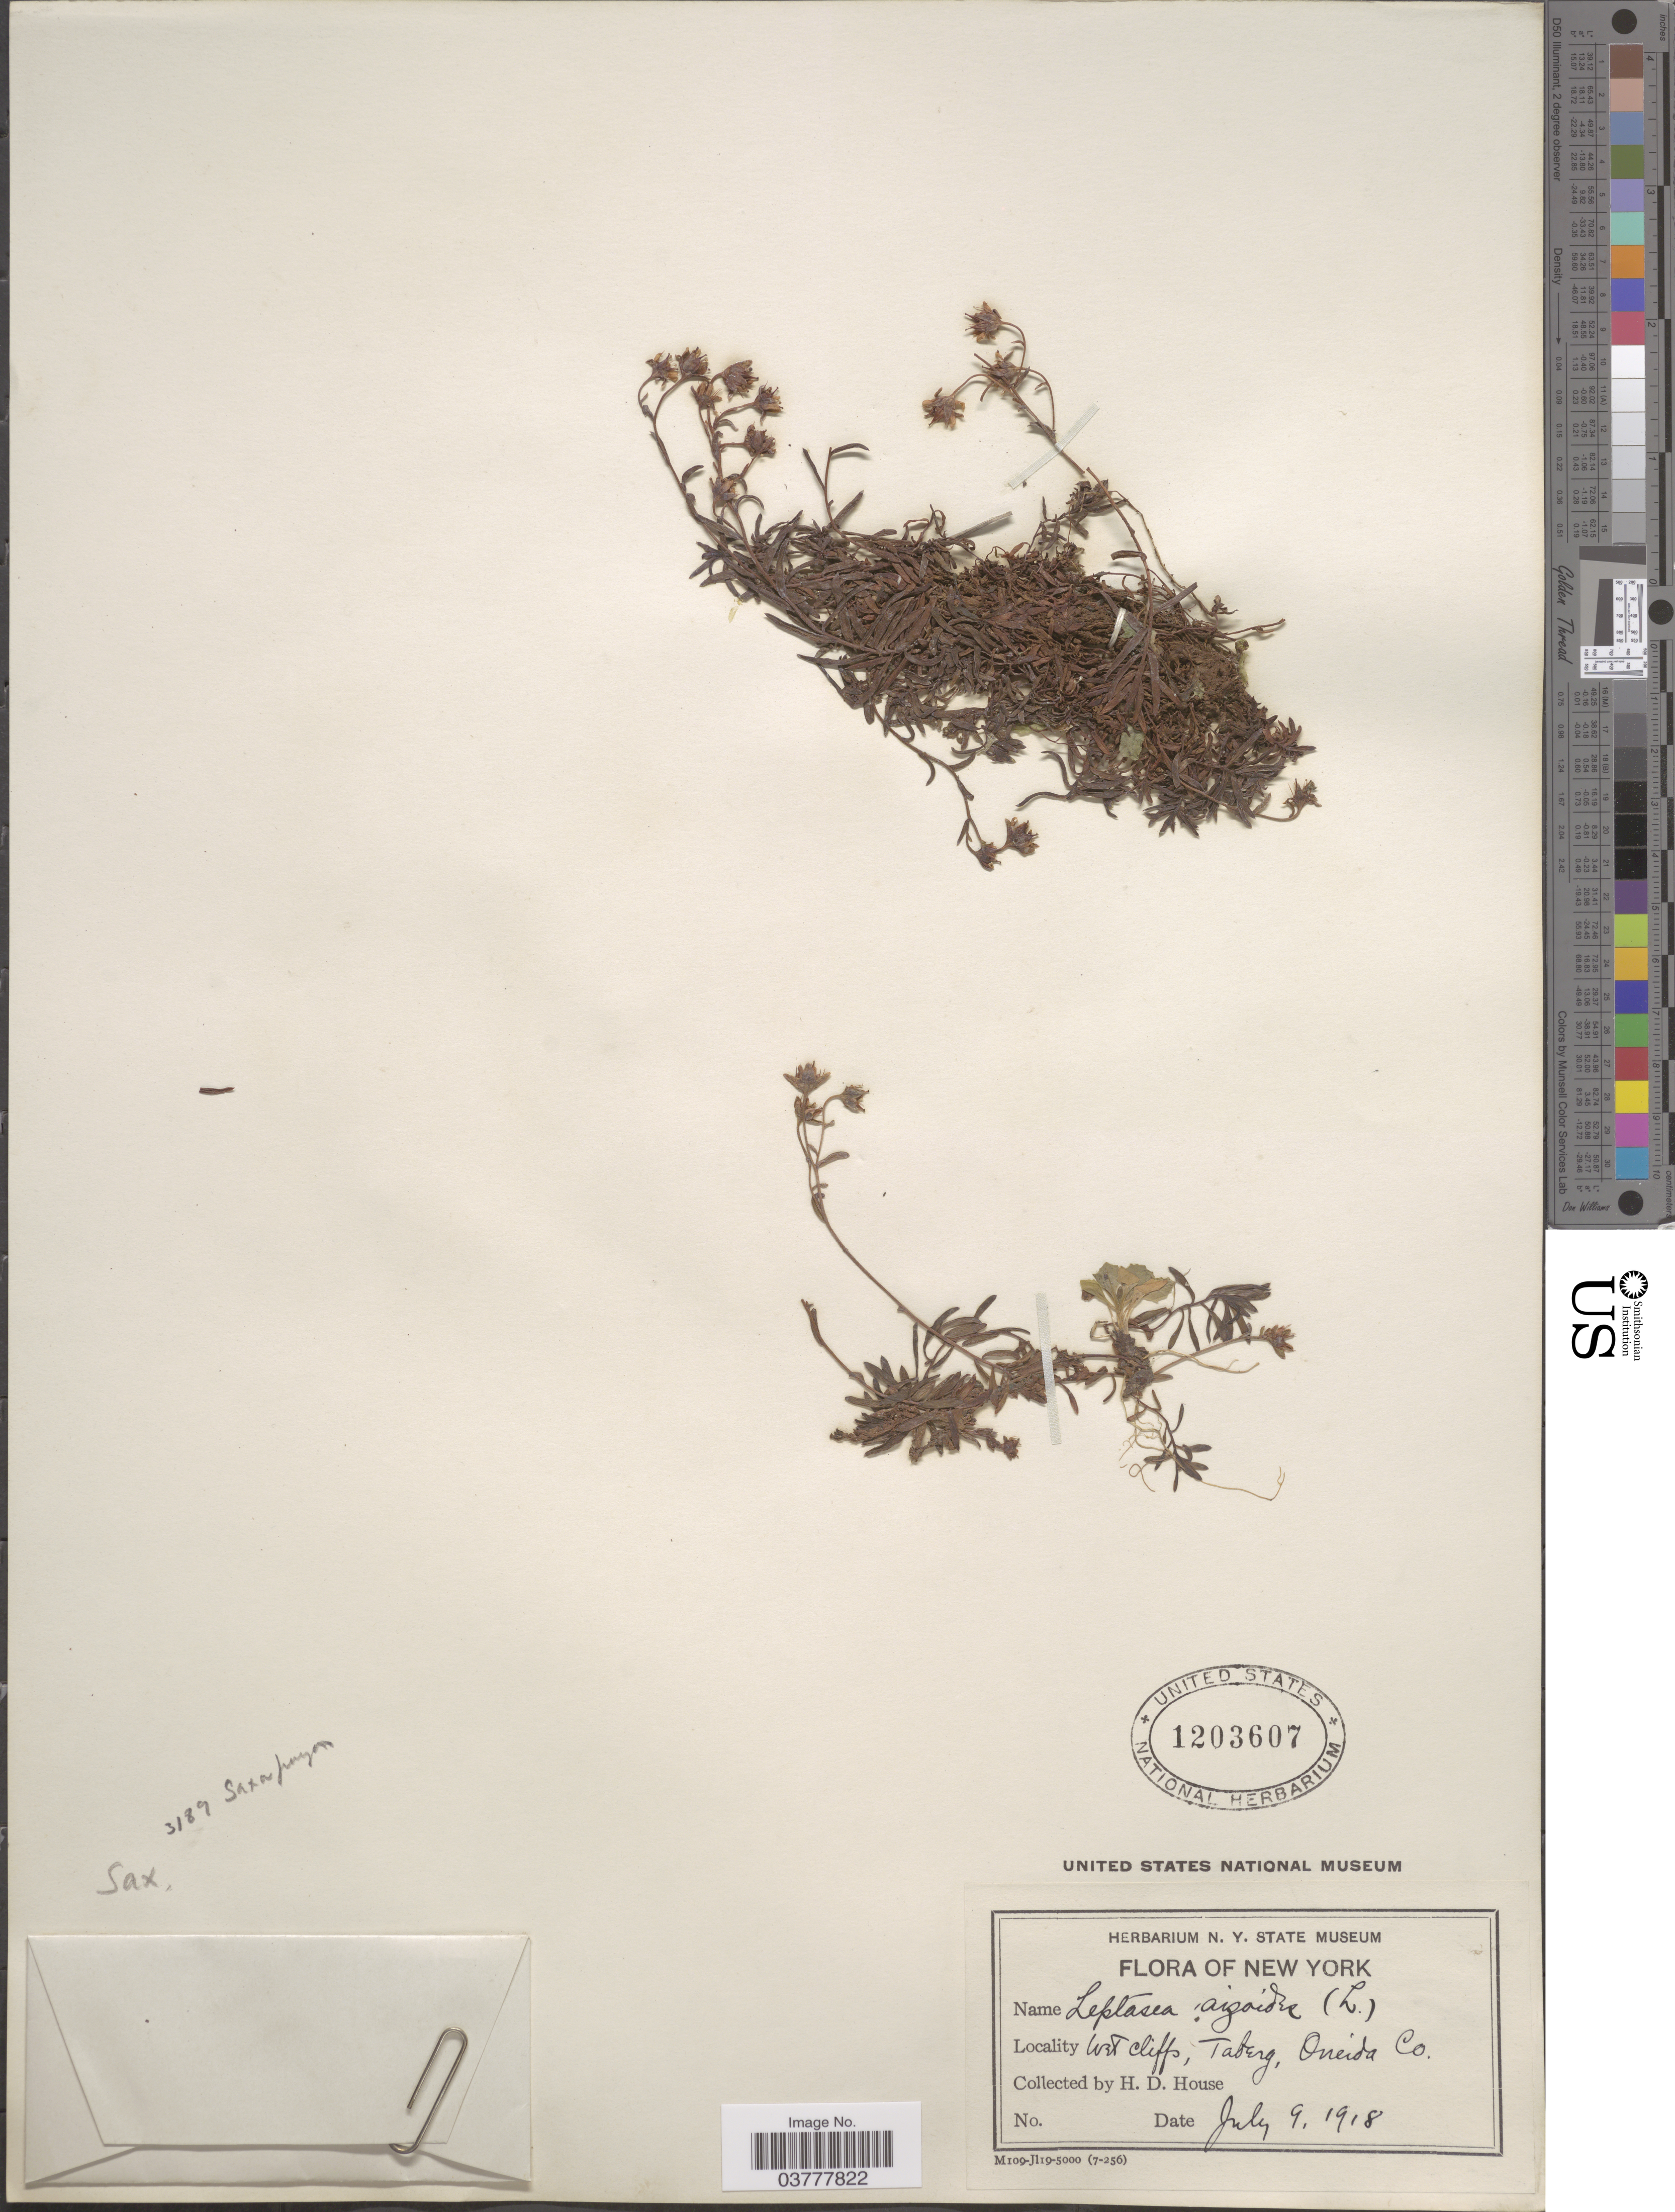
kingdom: Plantae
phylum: Tracheophyta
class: Magnoliopsida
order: Saxifragales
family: Saxifragaceae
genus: Saxifraga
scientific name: Saxifraga aizoides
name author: L.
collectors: H. D. House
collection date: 1918-07-09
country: United States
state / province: New York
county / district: Oneida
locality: Wet cliffs, Taberg, Oneida Co.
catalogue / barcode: US 1203607